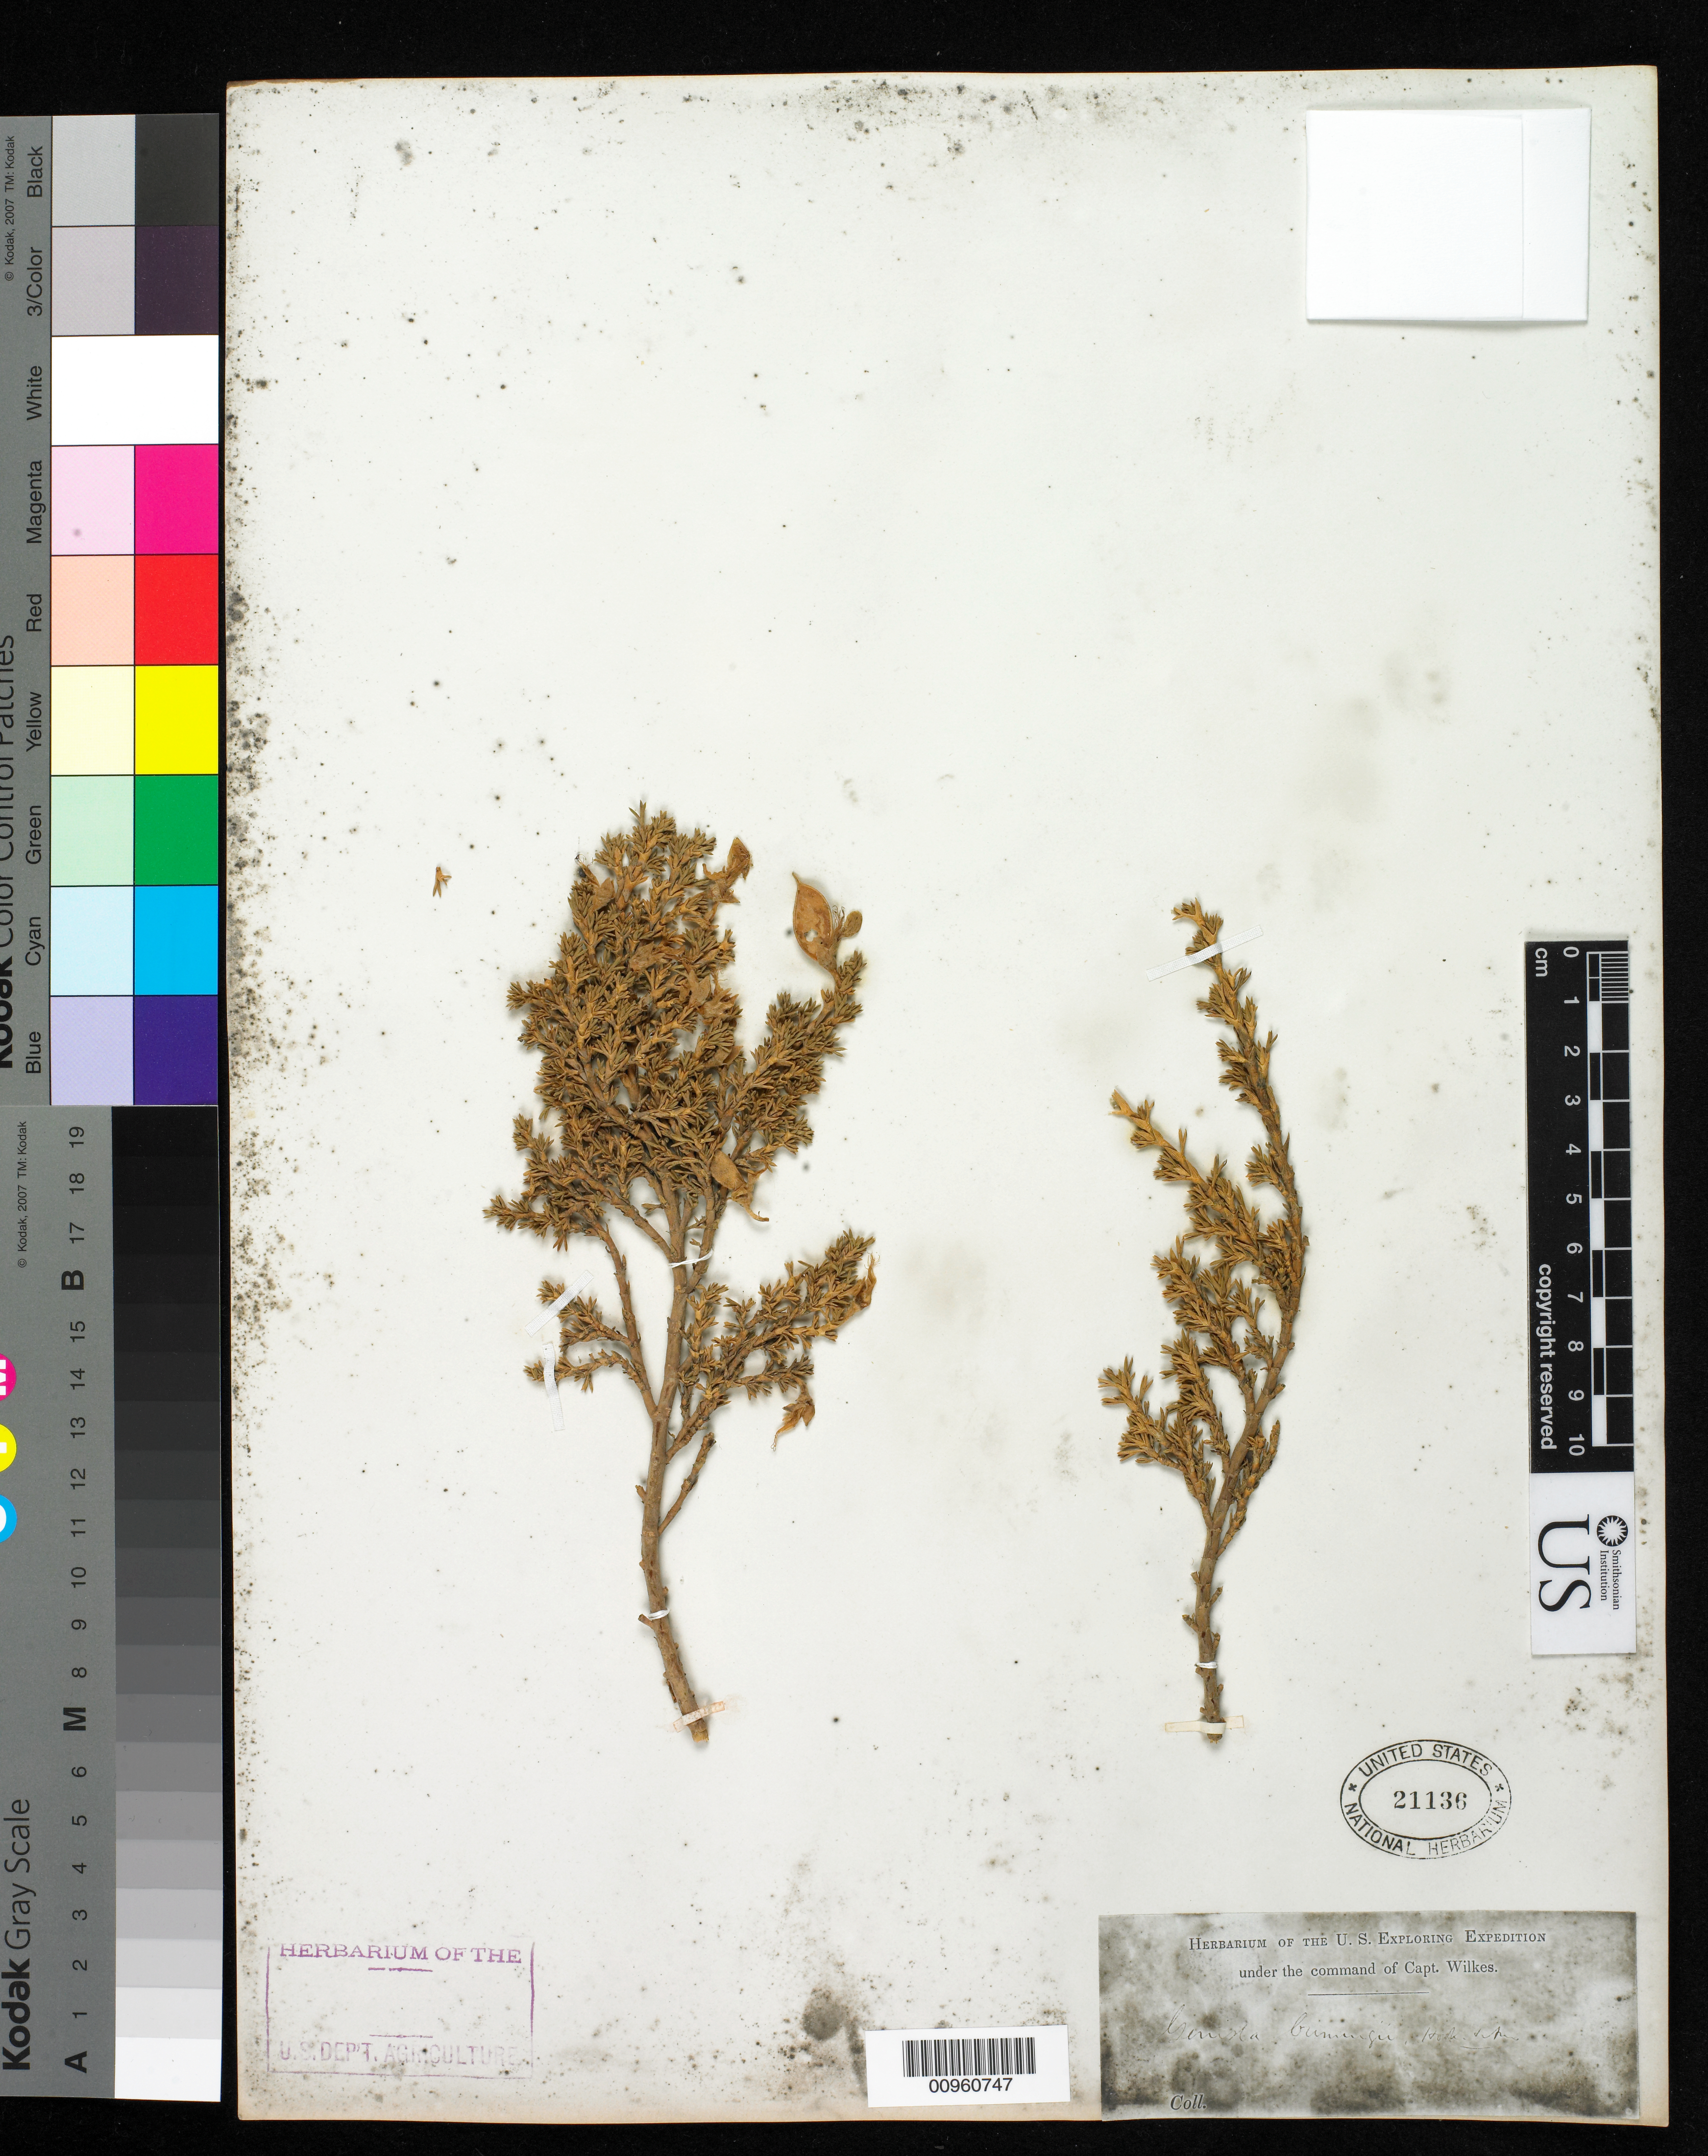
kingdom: Plantae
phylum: Tracheophyta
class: Magnoliopsida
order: Fabales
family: Fabaceae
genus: Genista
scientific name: Genista cumingii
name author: Hook. & Arn.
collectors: Wilkes Explor. Exped.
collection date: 1838/1842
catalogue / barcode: US 21136